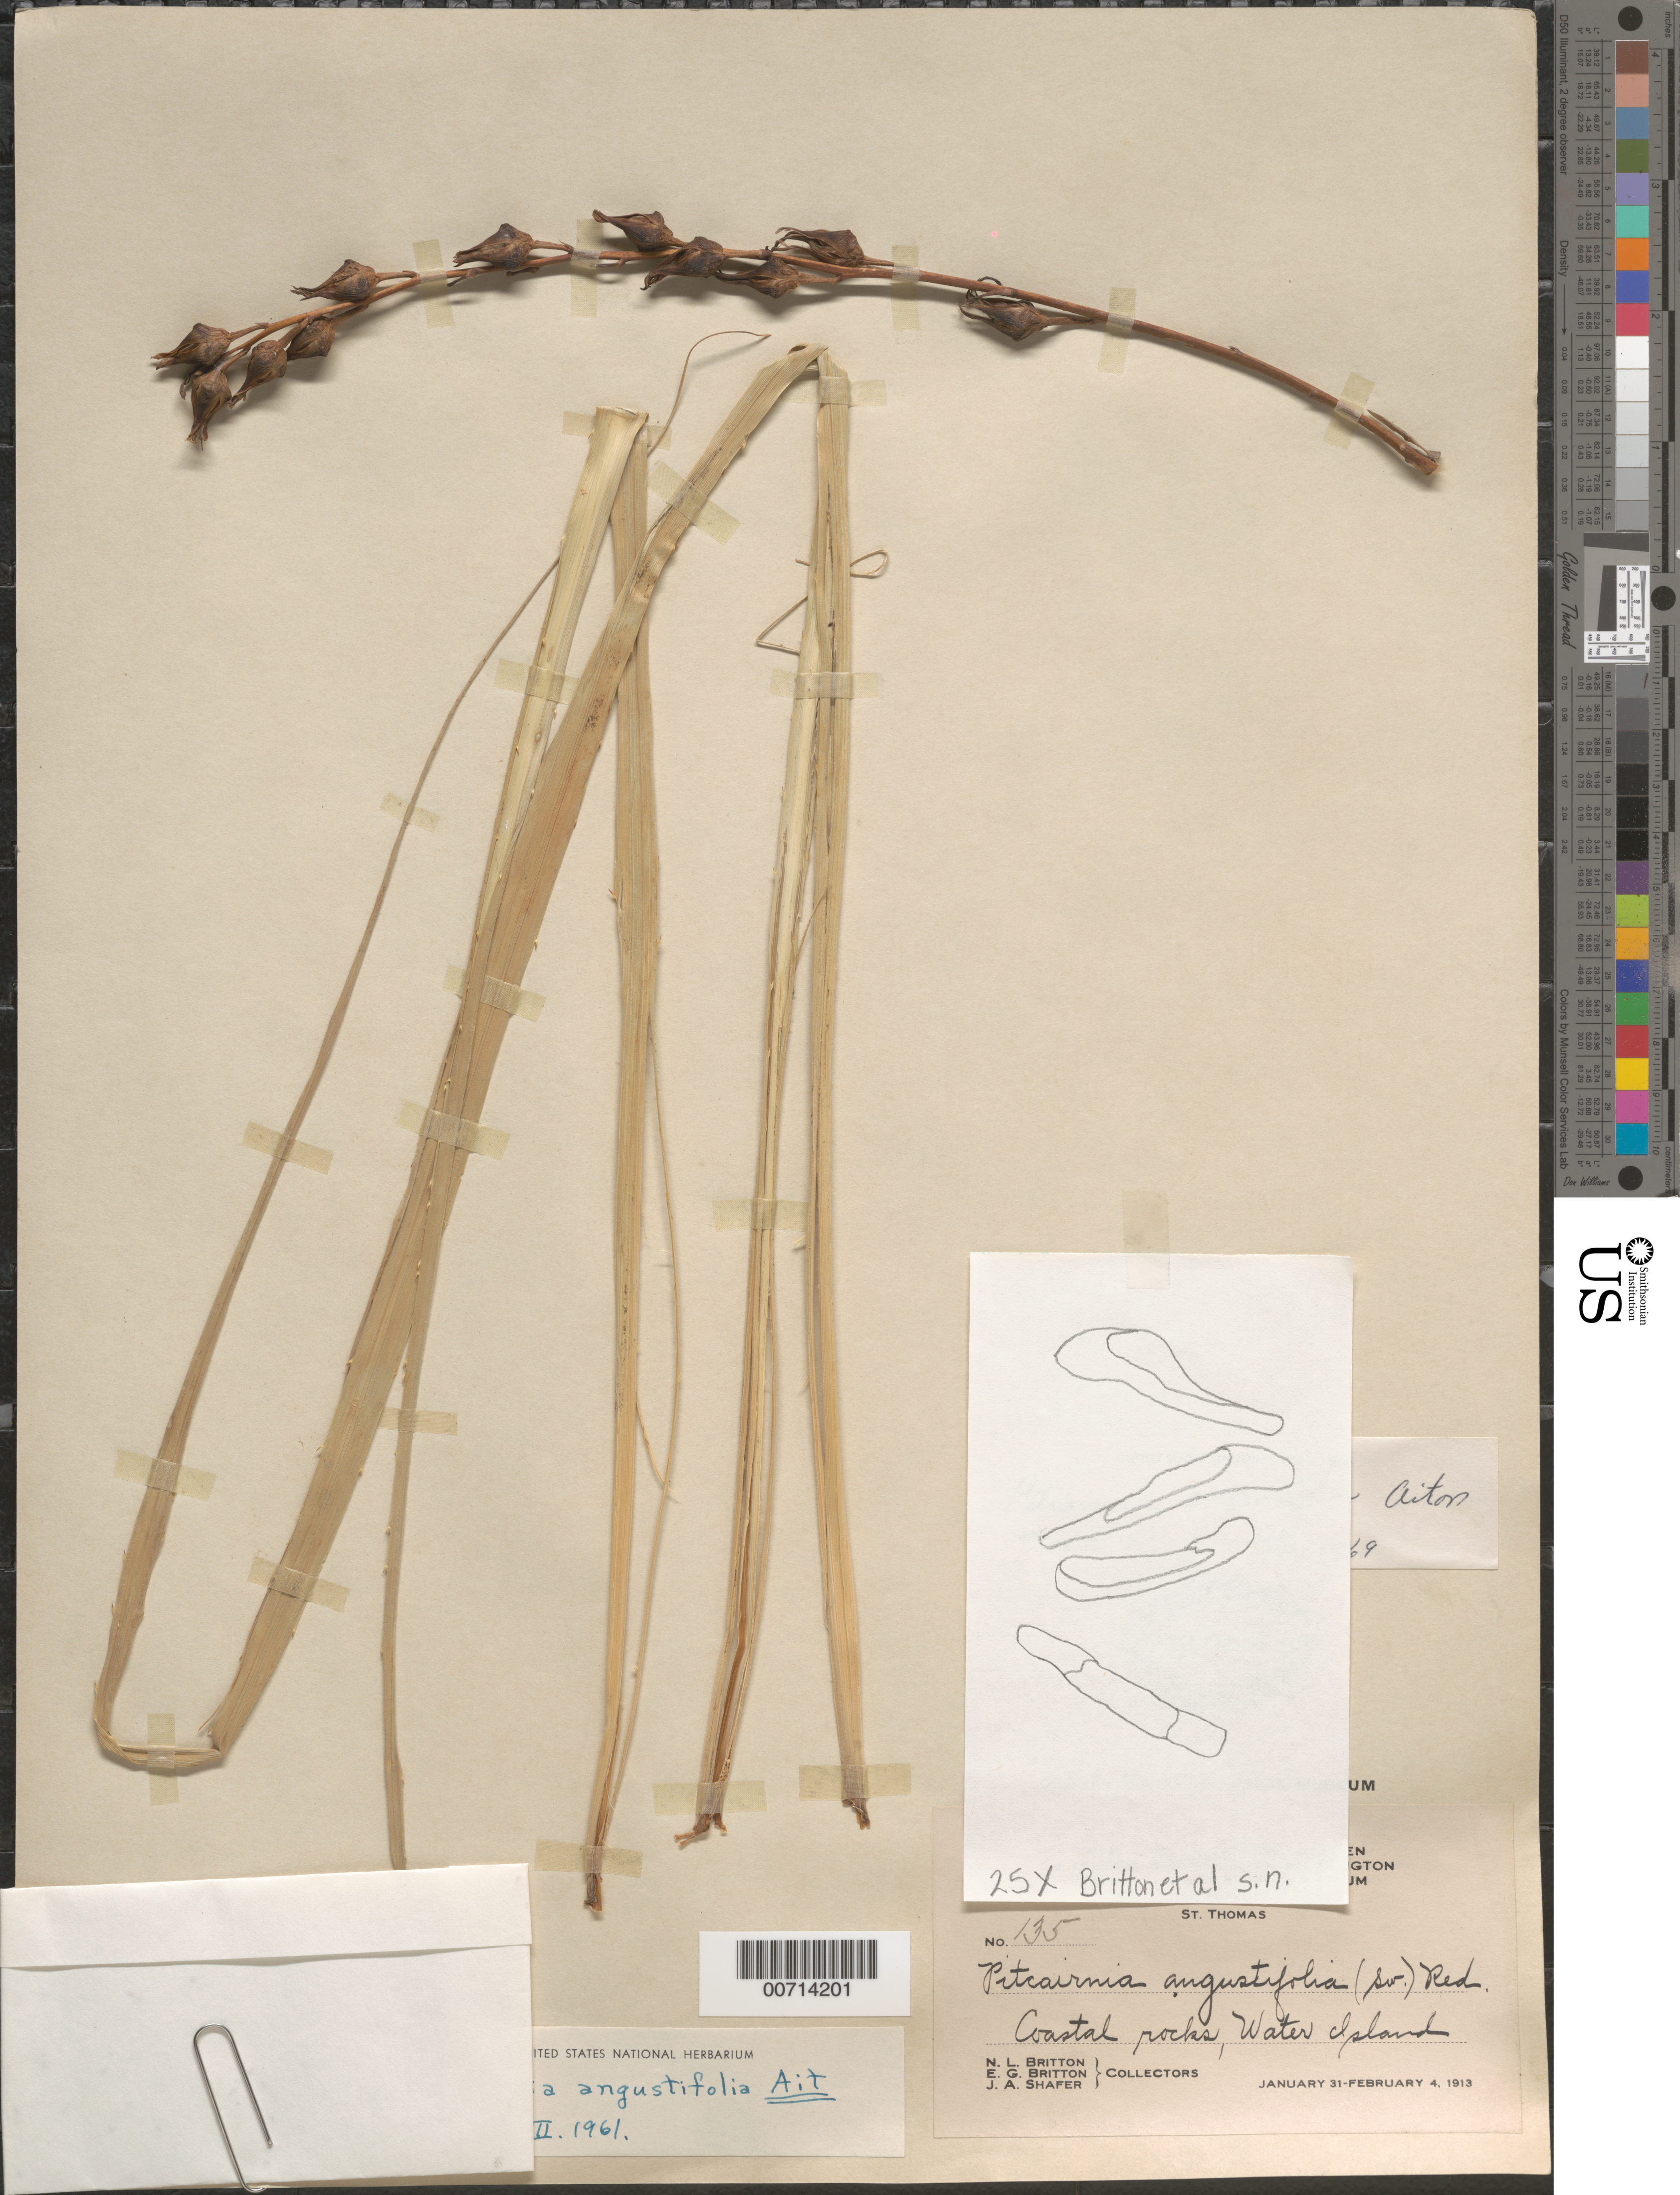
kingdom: Plantae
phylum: Tracheophyta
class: Liliopsida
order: Poales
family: Bromeliaceae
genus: Pitcairnia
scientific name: Pitcairnia angustifolia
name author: Sol. ex Aiton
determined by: Read, Robert W., (US), NMNH (UNITED STATES)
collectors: N. Britton, E. G. Britton & J. A. Shafer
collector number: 135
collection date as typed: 31 Jan 1913 to 04 Feb 1913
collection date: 1913-01-31/1913-02-04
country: U.S. Virgin Islands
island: St. Thomas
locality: St. Thomas; Water Island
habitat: Coastal Rocks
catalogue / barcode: US 756184